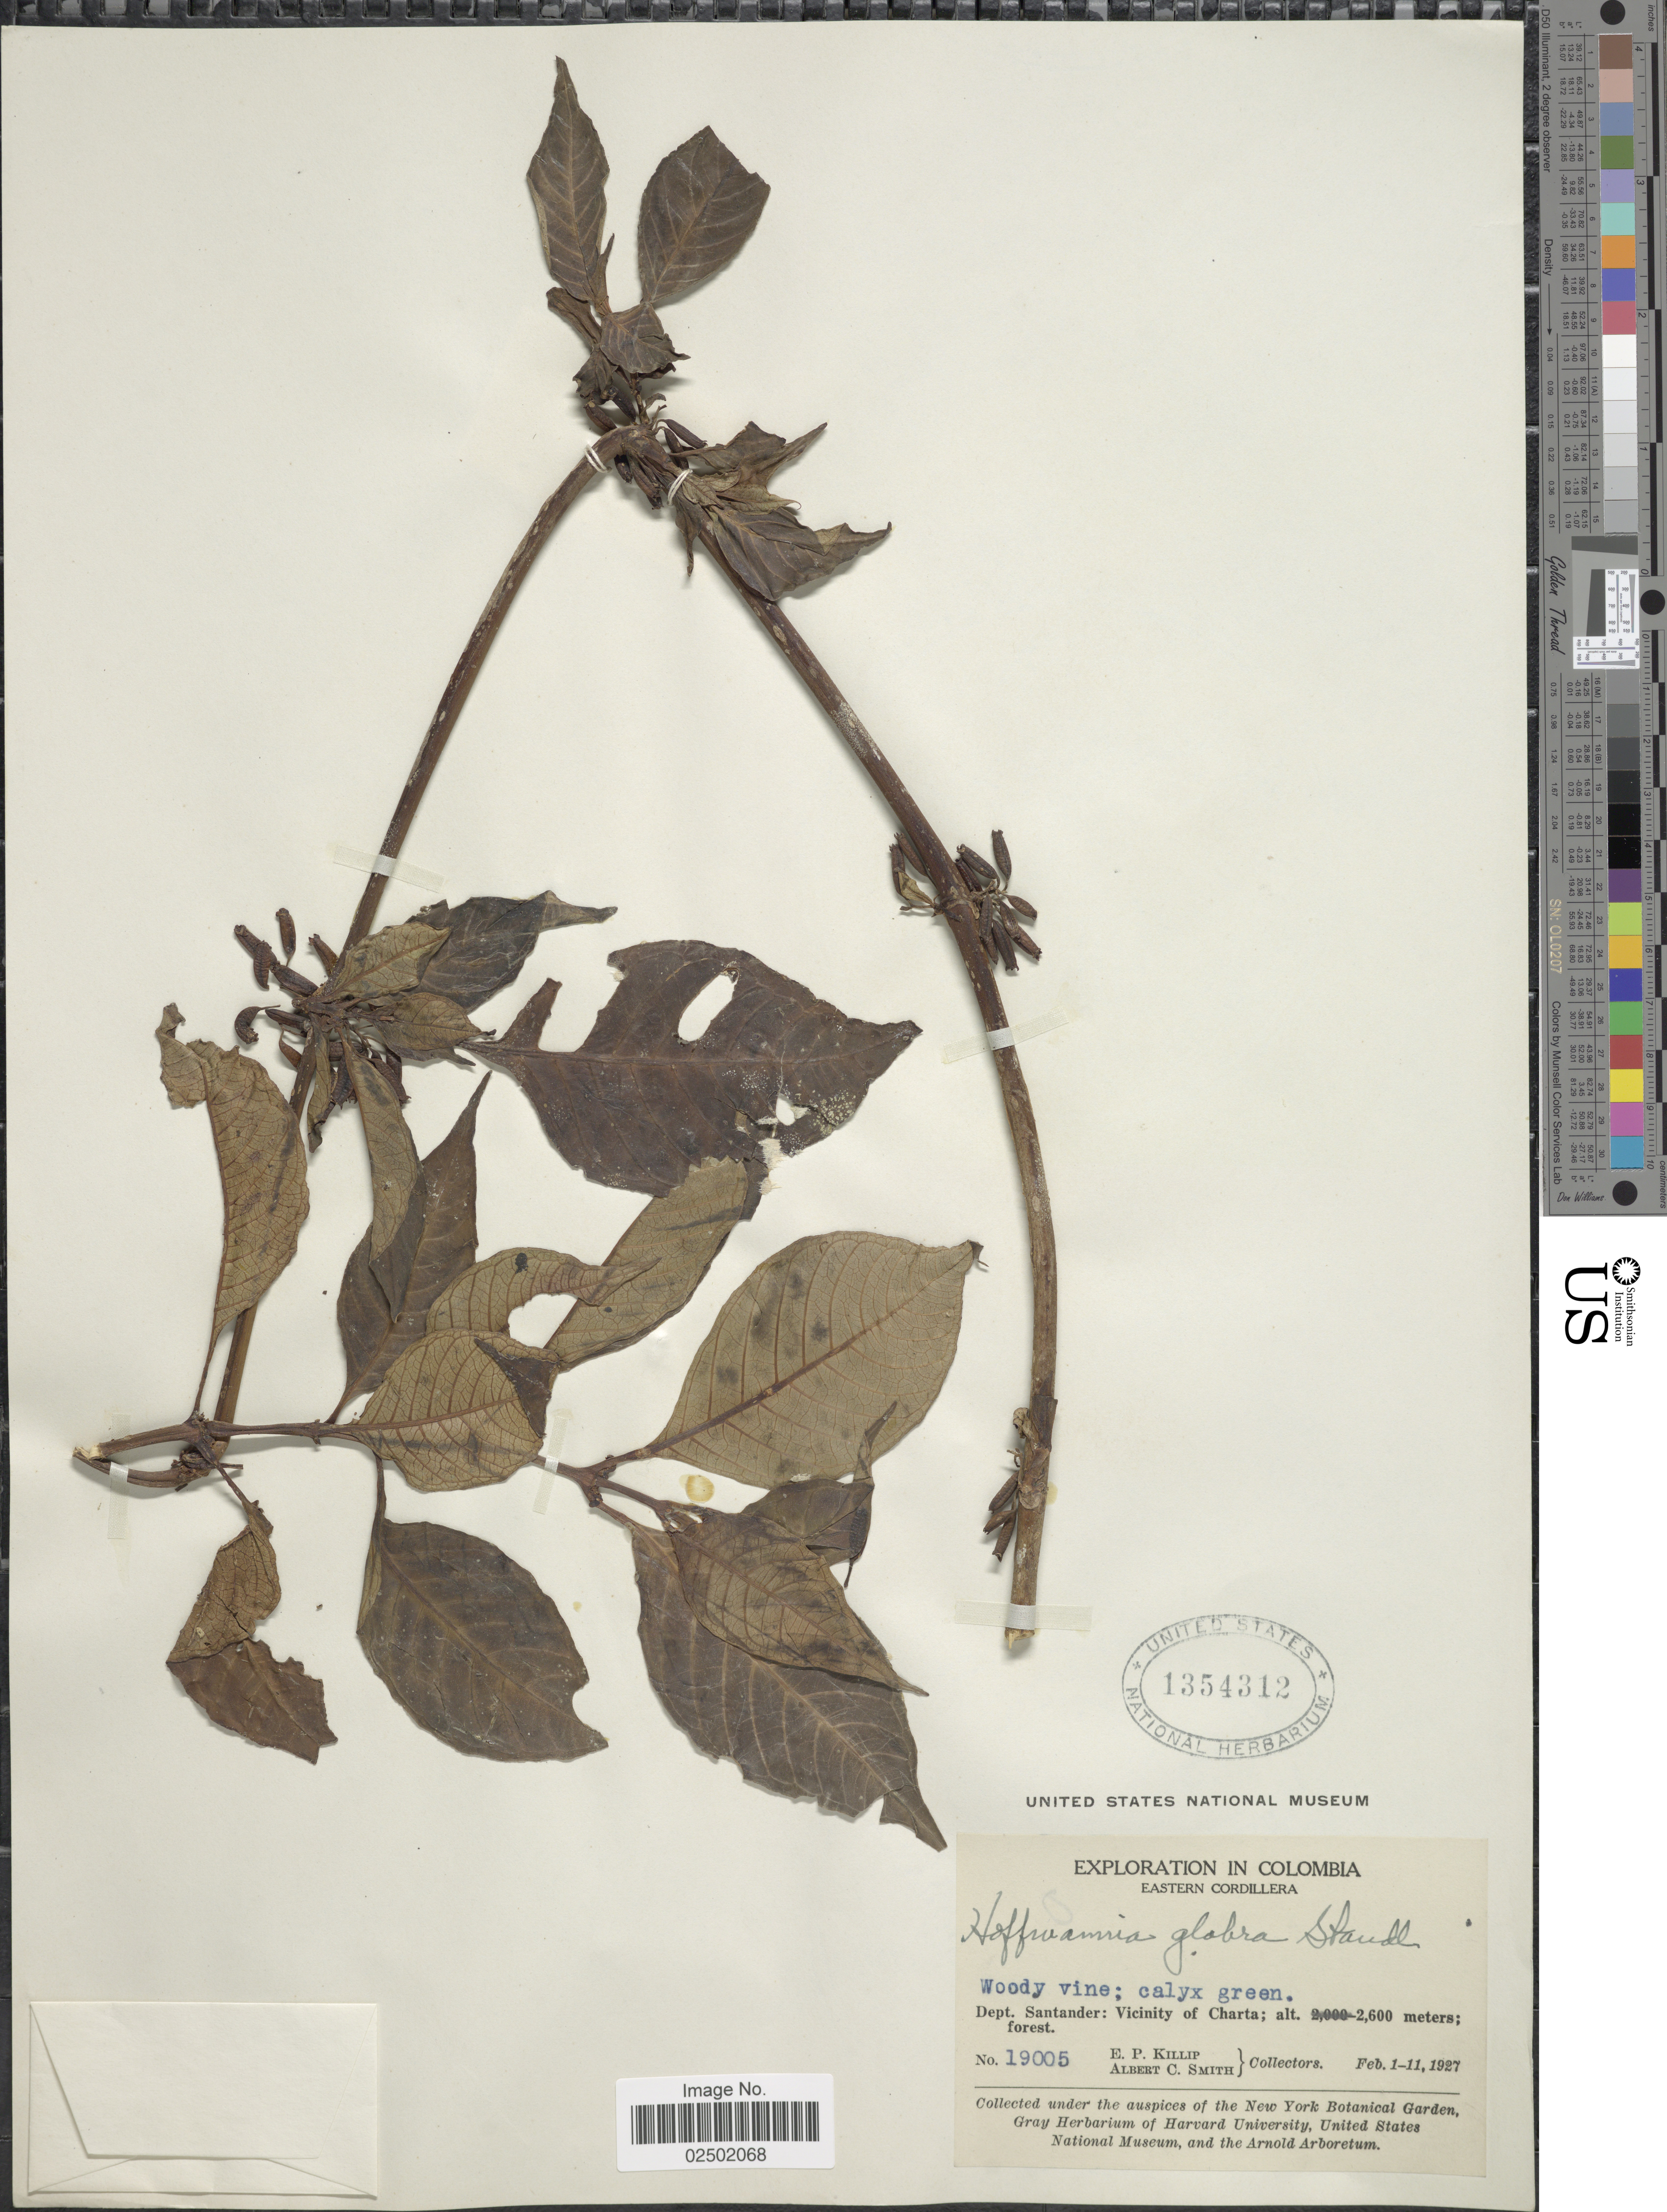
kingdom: Plantae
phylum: Tracheophyta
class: Magnoliopsida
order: Gentianales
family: Rubiaceae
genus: Hoffmannia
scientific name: Hoffmannia glabra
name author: Standl.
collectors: E. P. Killip & A. C. Smith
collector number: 19005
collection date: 1927-02-01/1927-02-11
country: Colombia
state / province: Santander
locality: Eastern Cordillera. Dept. Santander: Vicinity of Charta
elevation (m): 2600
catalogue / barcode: US 1354312